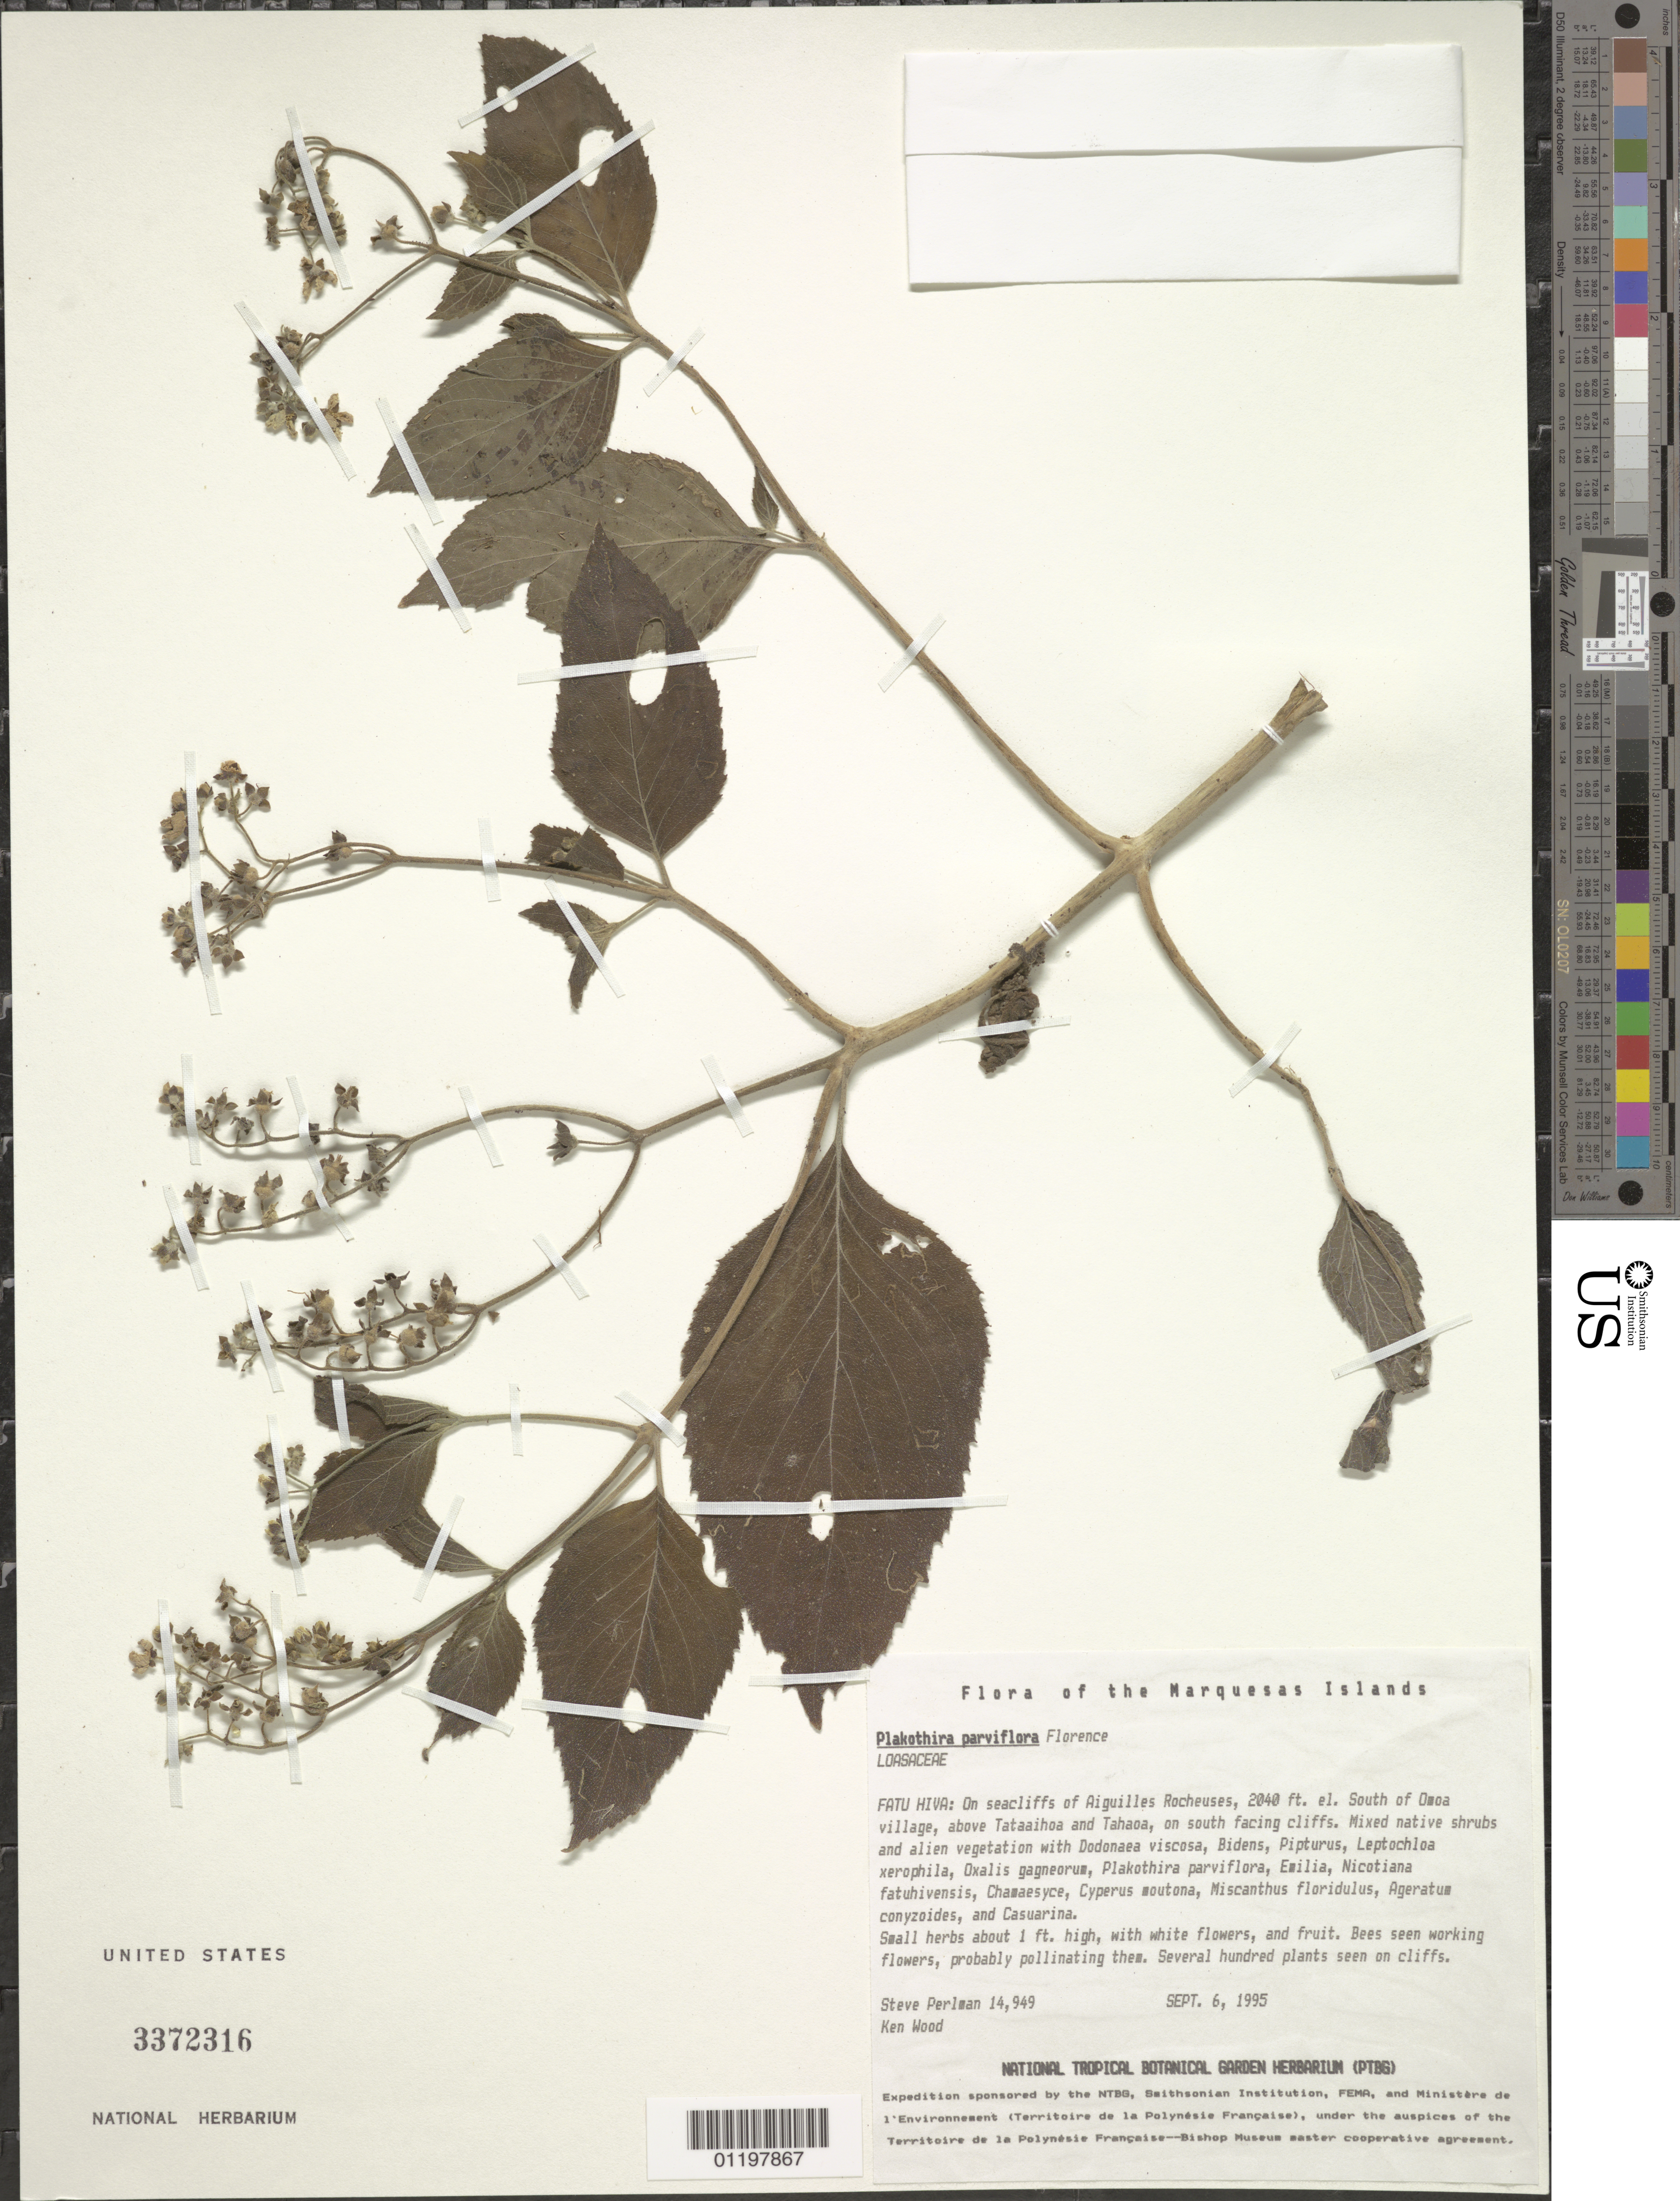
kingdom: Plantae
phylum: Tracheophyta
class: Magnoliopsida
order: Cornales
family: Loasaceae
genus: Plakothira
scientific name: Plakothira parviflora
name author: J. Florence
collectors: S. P. Perlman & K. R. Wood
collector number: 14949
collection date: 1995-09-06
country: French Polynesia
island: Fatu Hiva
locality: On seacliffs of Aiguilles Rocheuses, S of 'Omo'a village, above Tataaihoa and Tahaoa, S facing cliffs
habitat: In mix of native shrubs and alien vegetation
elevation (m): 622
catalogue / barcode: US 3372316